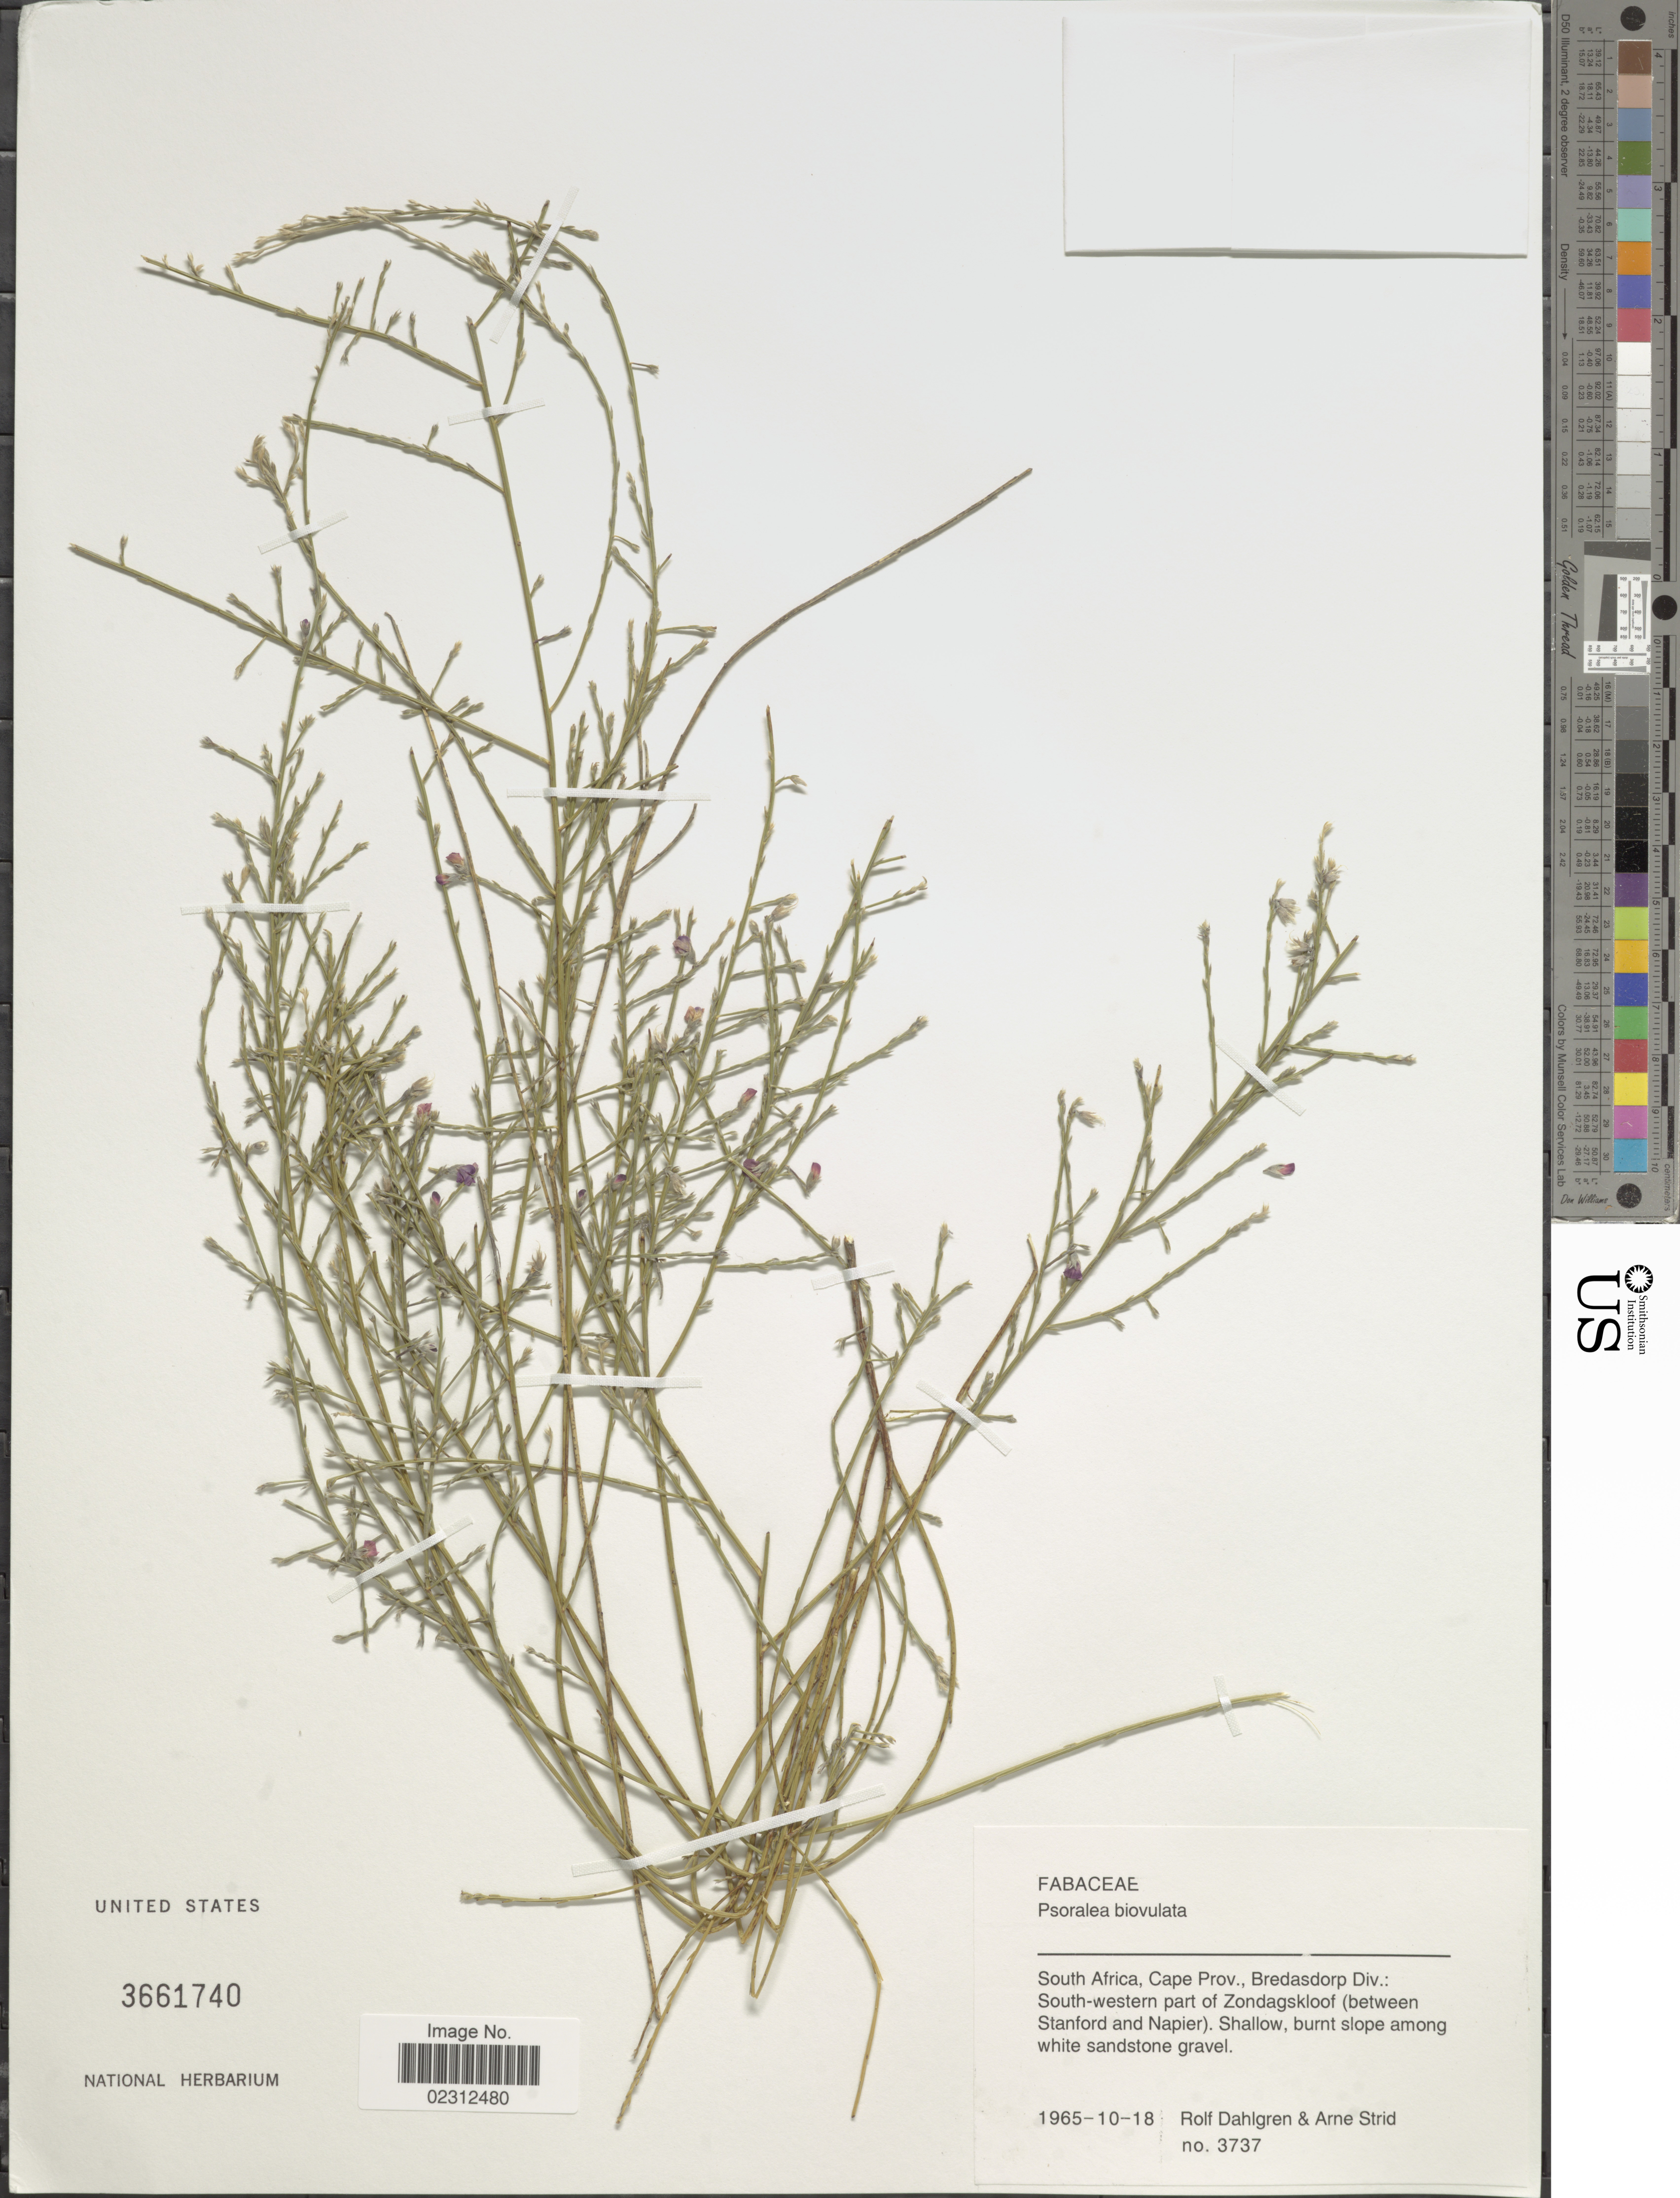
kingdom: Plantae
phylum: Tracheophyta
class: Magnoliopsida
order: Fabales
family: Fabaceae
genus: Psoralea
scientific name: Psoralea biovulata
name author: Bolus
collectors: R. Dahlgren & A. Strid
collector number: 3737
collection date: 1965-10-18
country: South Africa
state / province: Western Cape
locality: Bredasdorp Div: South-western part of Zondagskloof (between Stanford and Napier)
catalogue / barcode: US 3661740